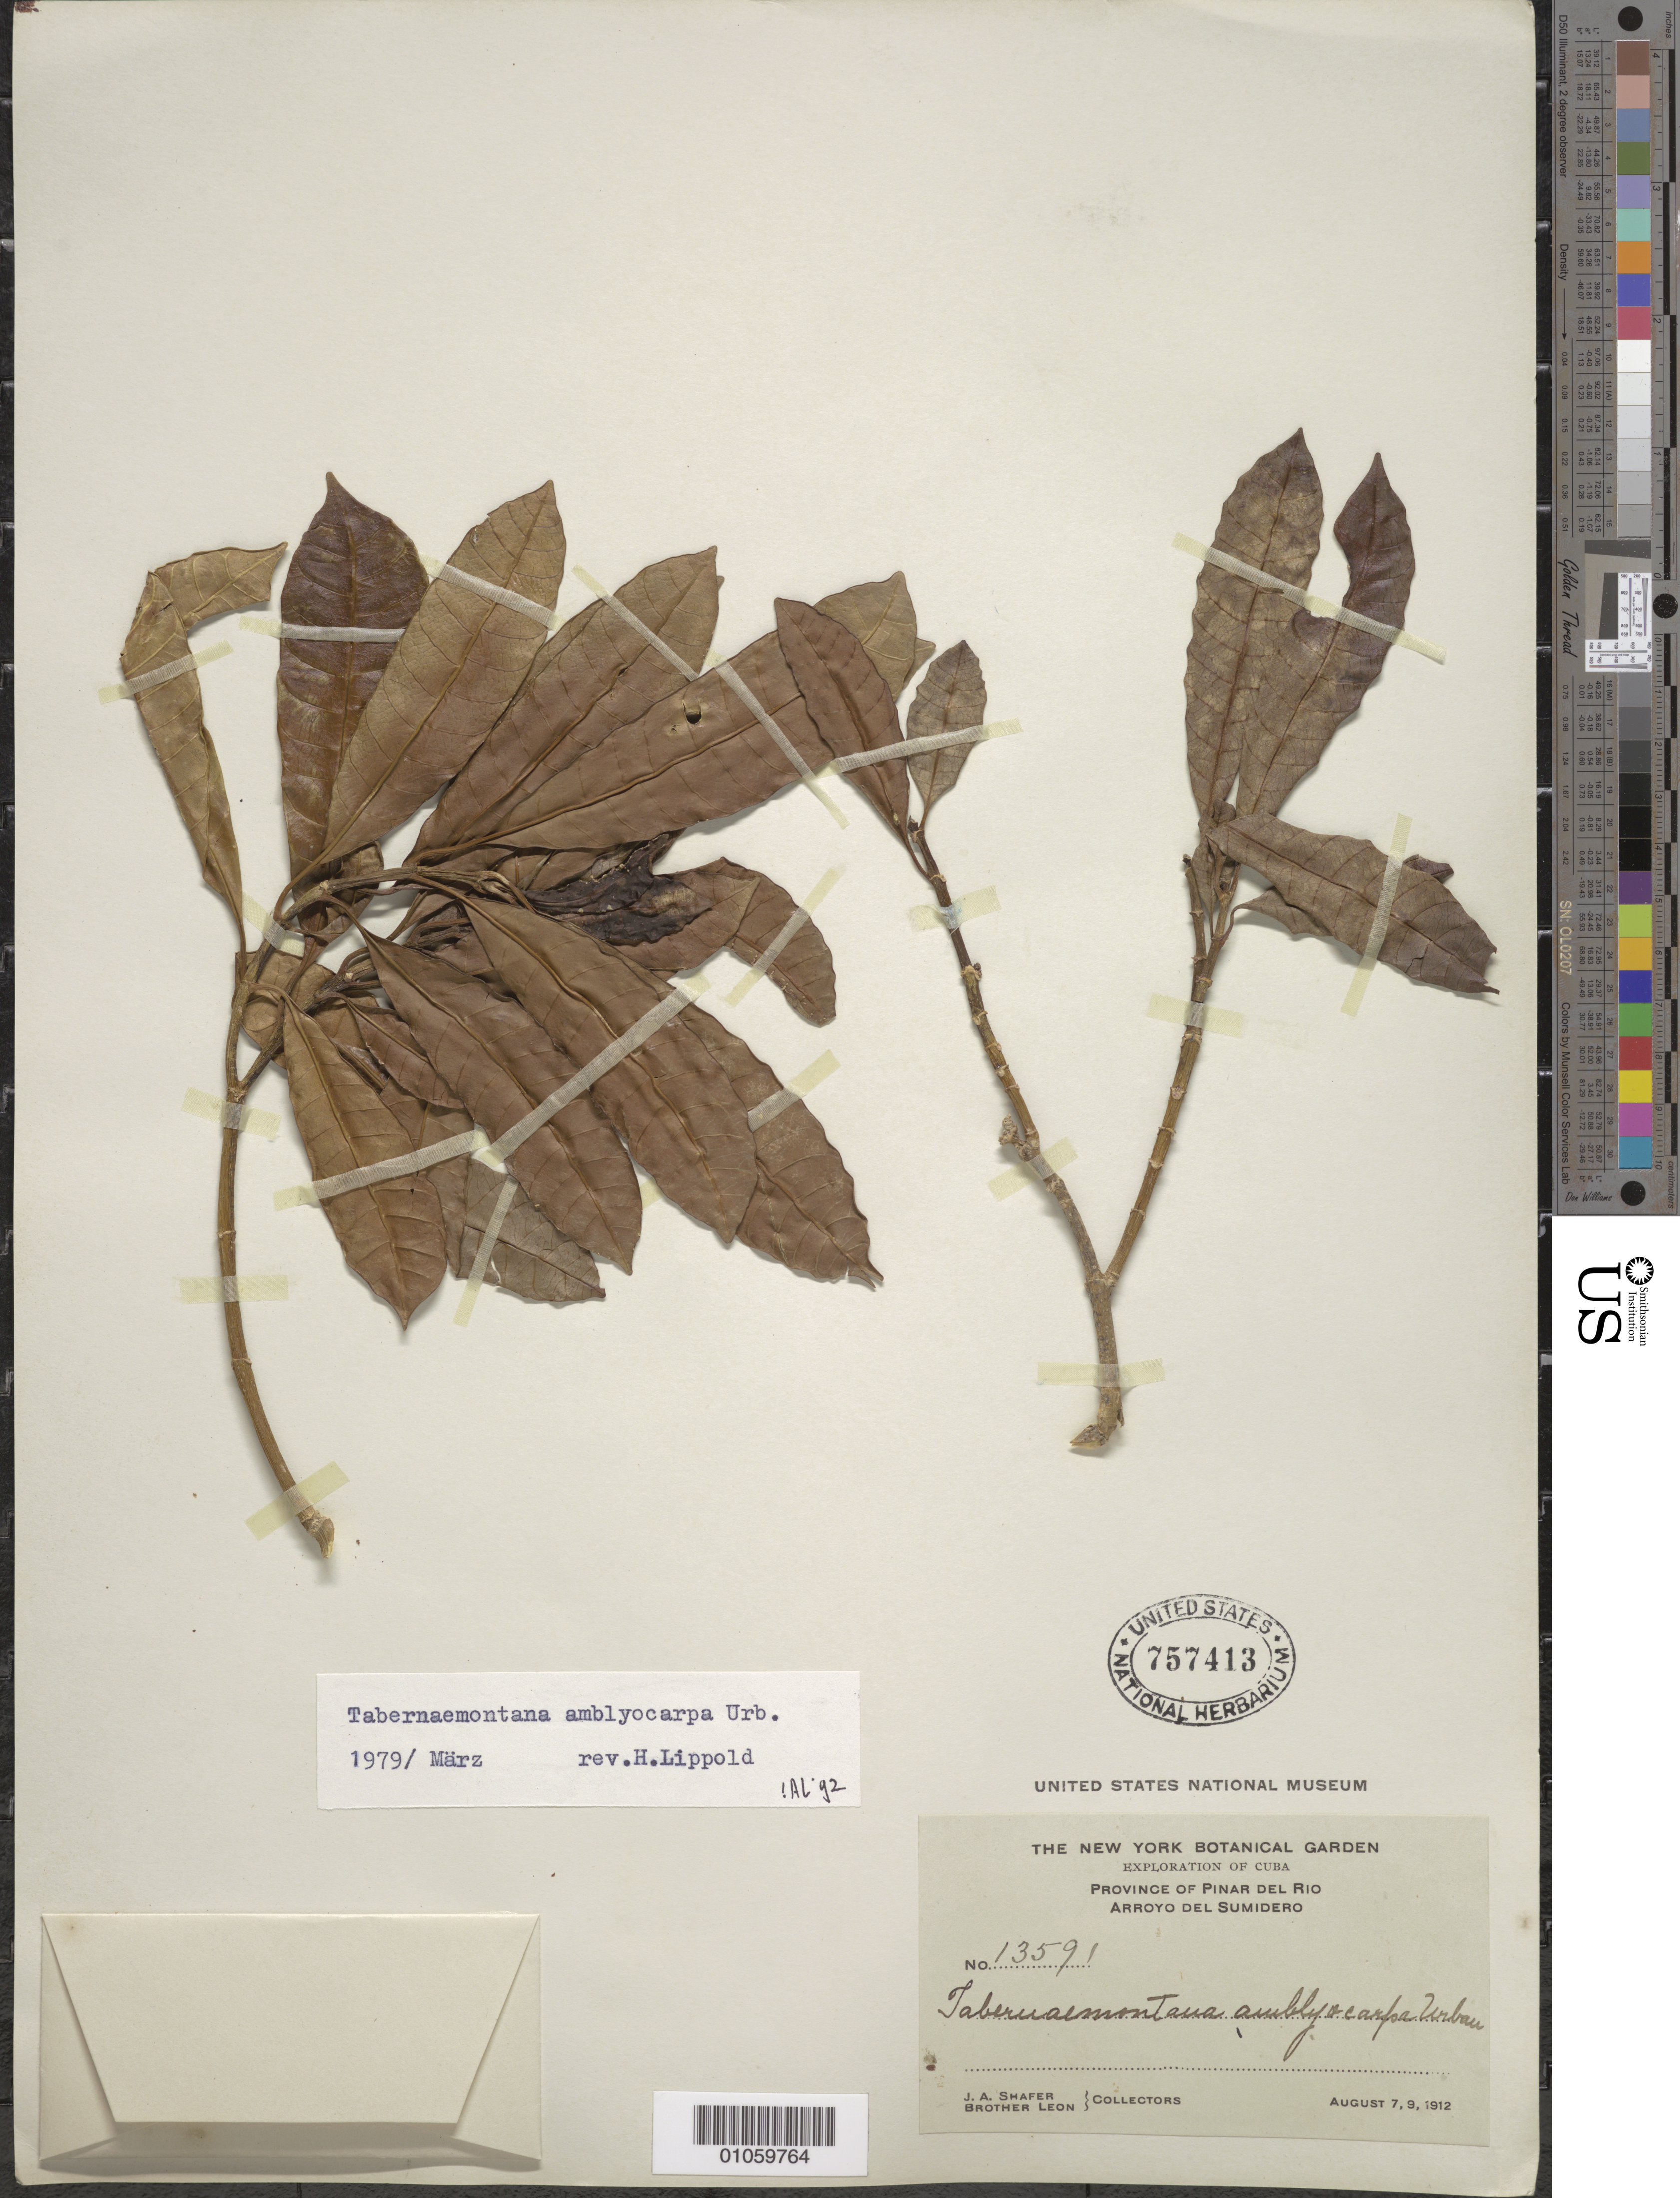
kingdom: Plantae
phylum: Tracheophyta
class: Magnoliopsida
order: Gentianales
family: Apocynaceae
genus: Tabernaemontana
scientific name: Tabernaemontana amblyocarpa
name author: Urb.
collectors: J. A. Shafer & Bro. León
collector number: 13591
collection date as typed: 07 Aug 1912 and 09 Aug 1912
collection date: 1912-08-07,1912-08-09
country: Cuba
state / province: Pinar del Rio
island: Cuba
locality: Arroyo Del Sumidero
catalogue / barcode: US 757413